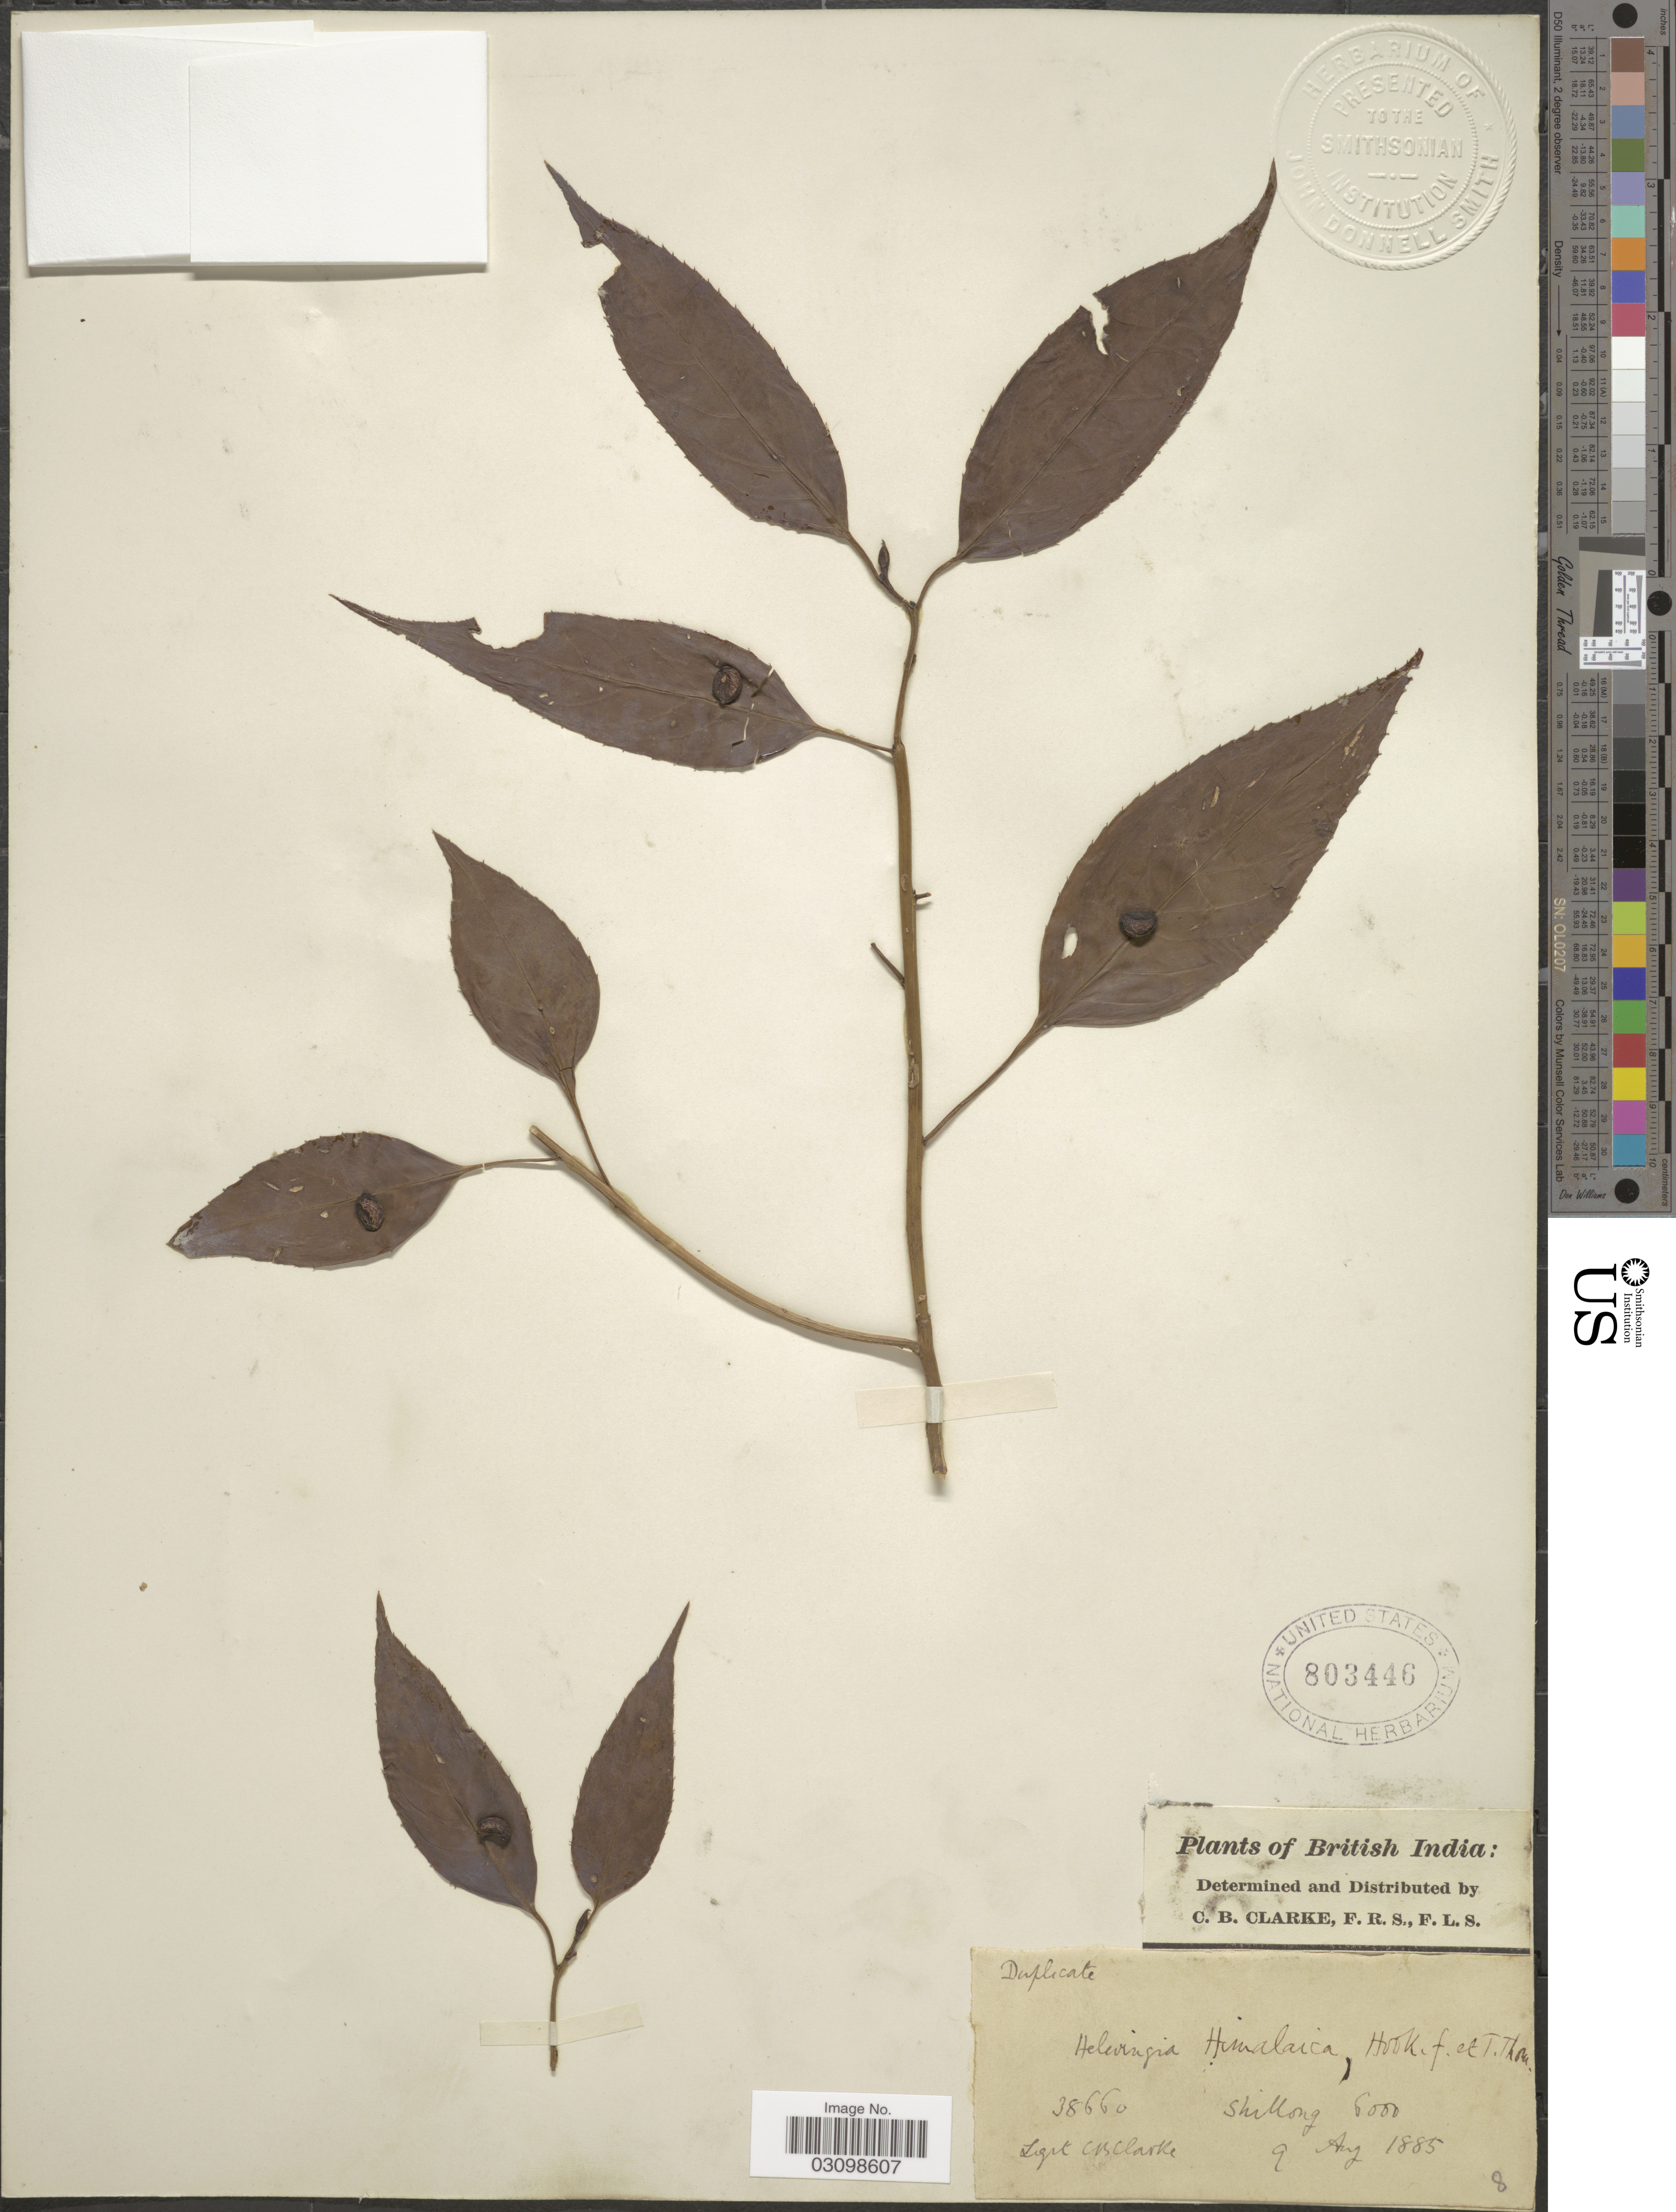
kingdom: Plantae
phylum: Tracheophyta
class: Magnoliopsida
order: Aquifoliales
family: Helwingiaceae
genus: Helwingia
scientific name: Helwingia himalaica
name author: Hook. f. & Thomson ex C.B. Clarke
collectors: C. B. Clarke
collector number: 38660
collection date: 1885-08-09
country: India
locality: British India, Shillong.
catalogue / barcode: US 803446